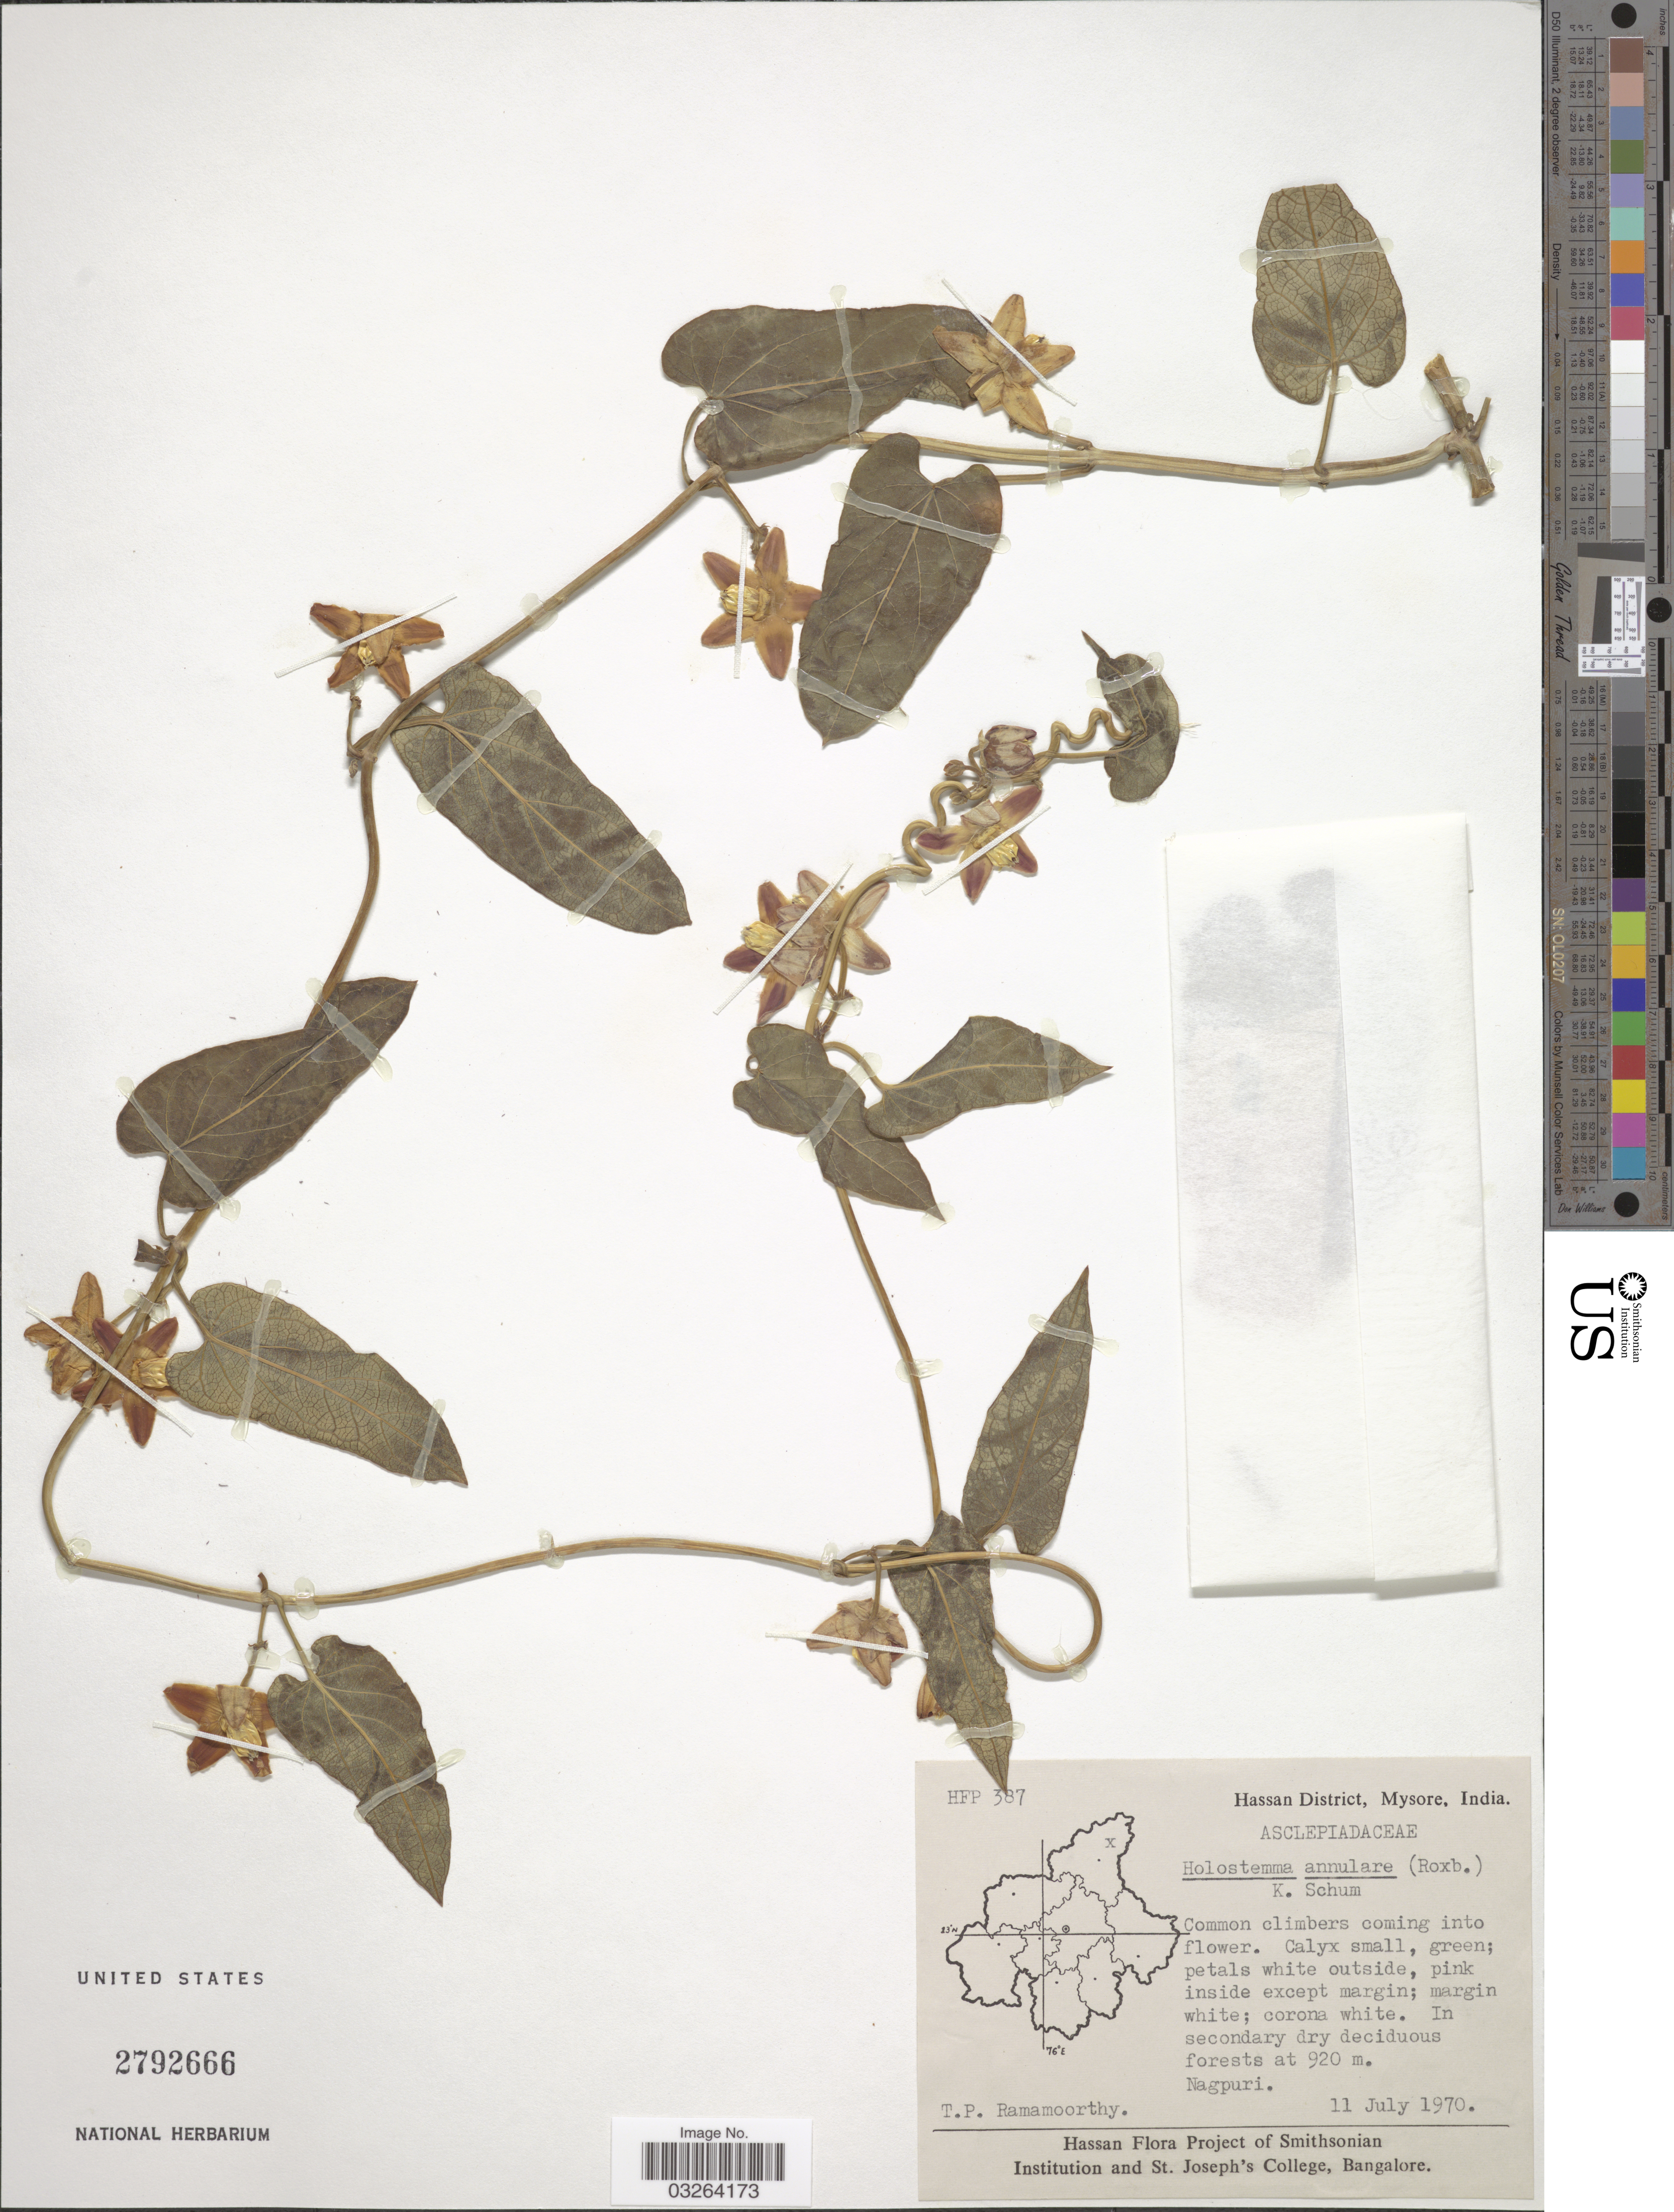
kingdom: Plantae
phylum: Tracheophyta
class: Magnoliopsida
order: Gentianales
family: Apocynaceae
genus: Holostemma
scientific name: Holostemma annulare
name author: (Roxb.) K. Schum.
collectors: T. P. Ramamoorthy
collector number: HFP387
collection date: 1970-07-11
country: India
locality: Hassan District, Mysore. Nagpuri.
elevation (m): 920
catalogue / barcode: US 2792666